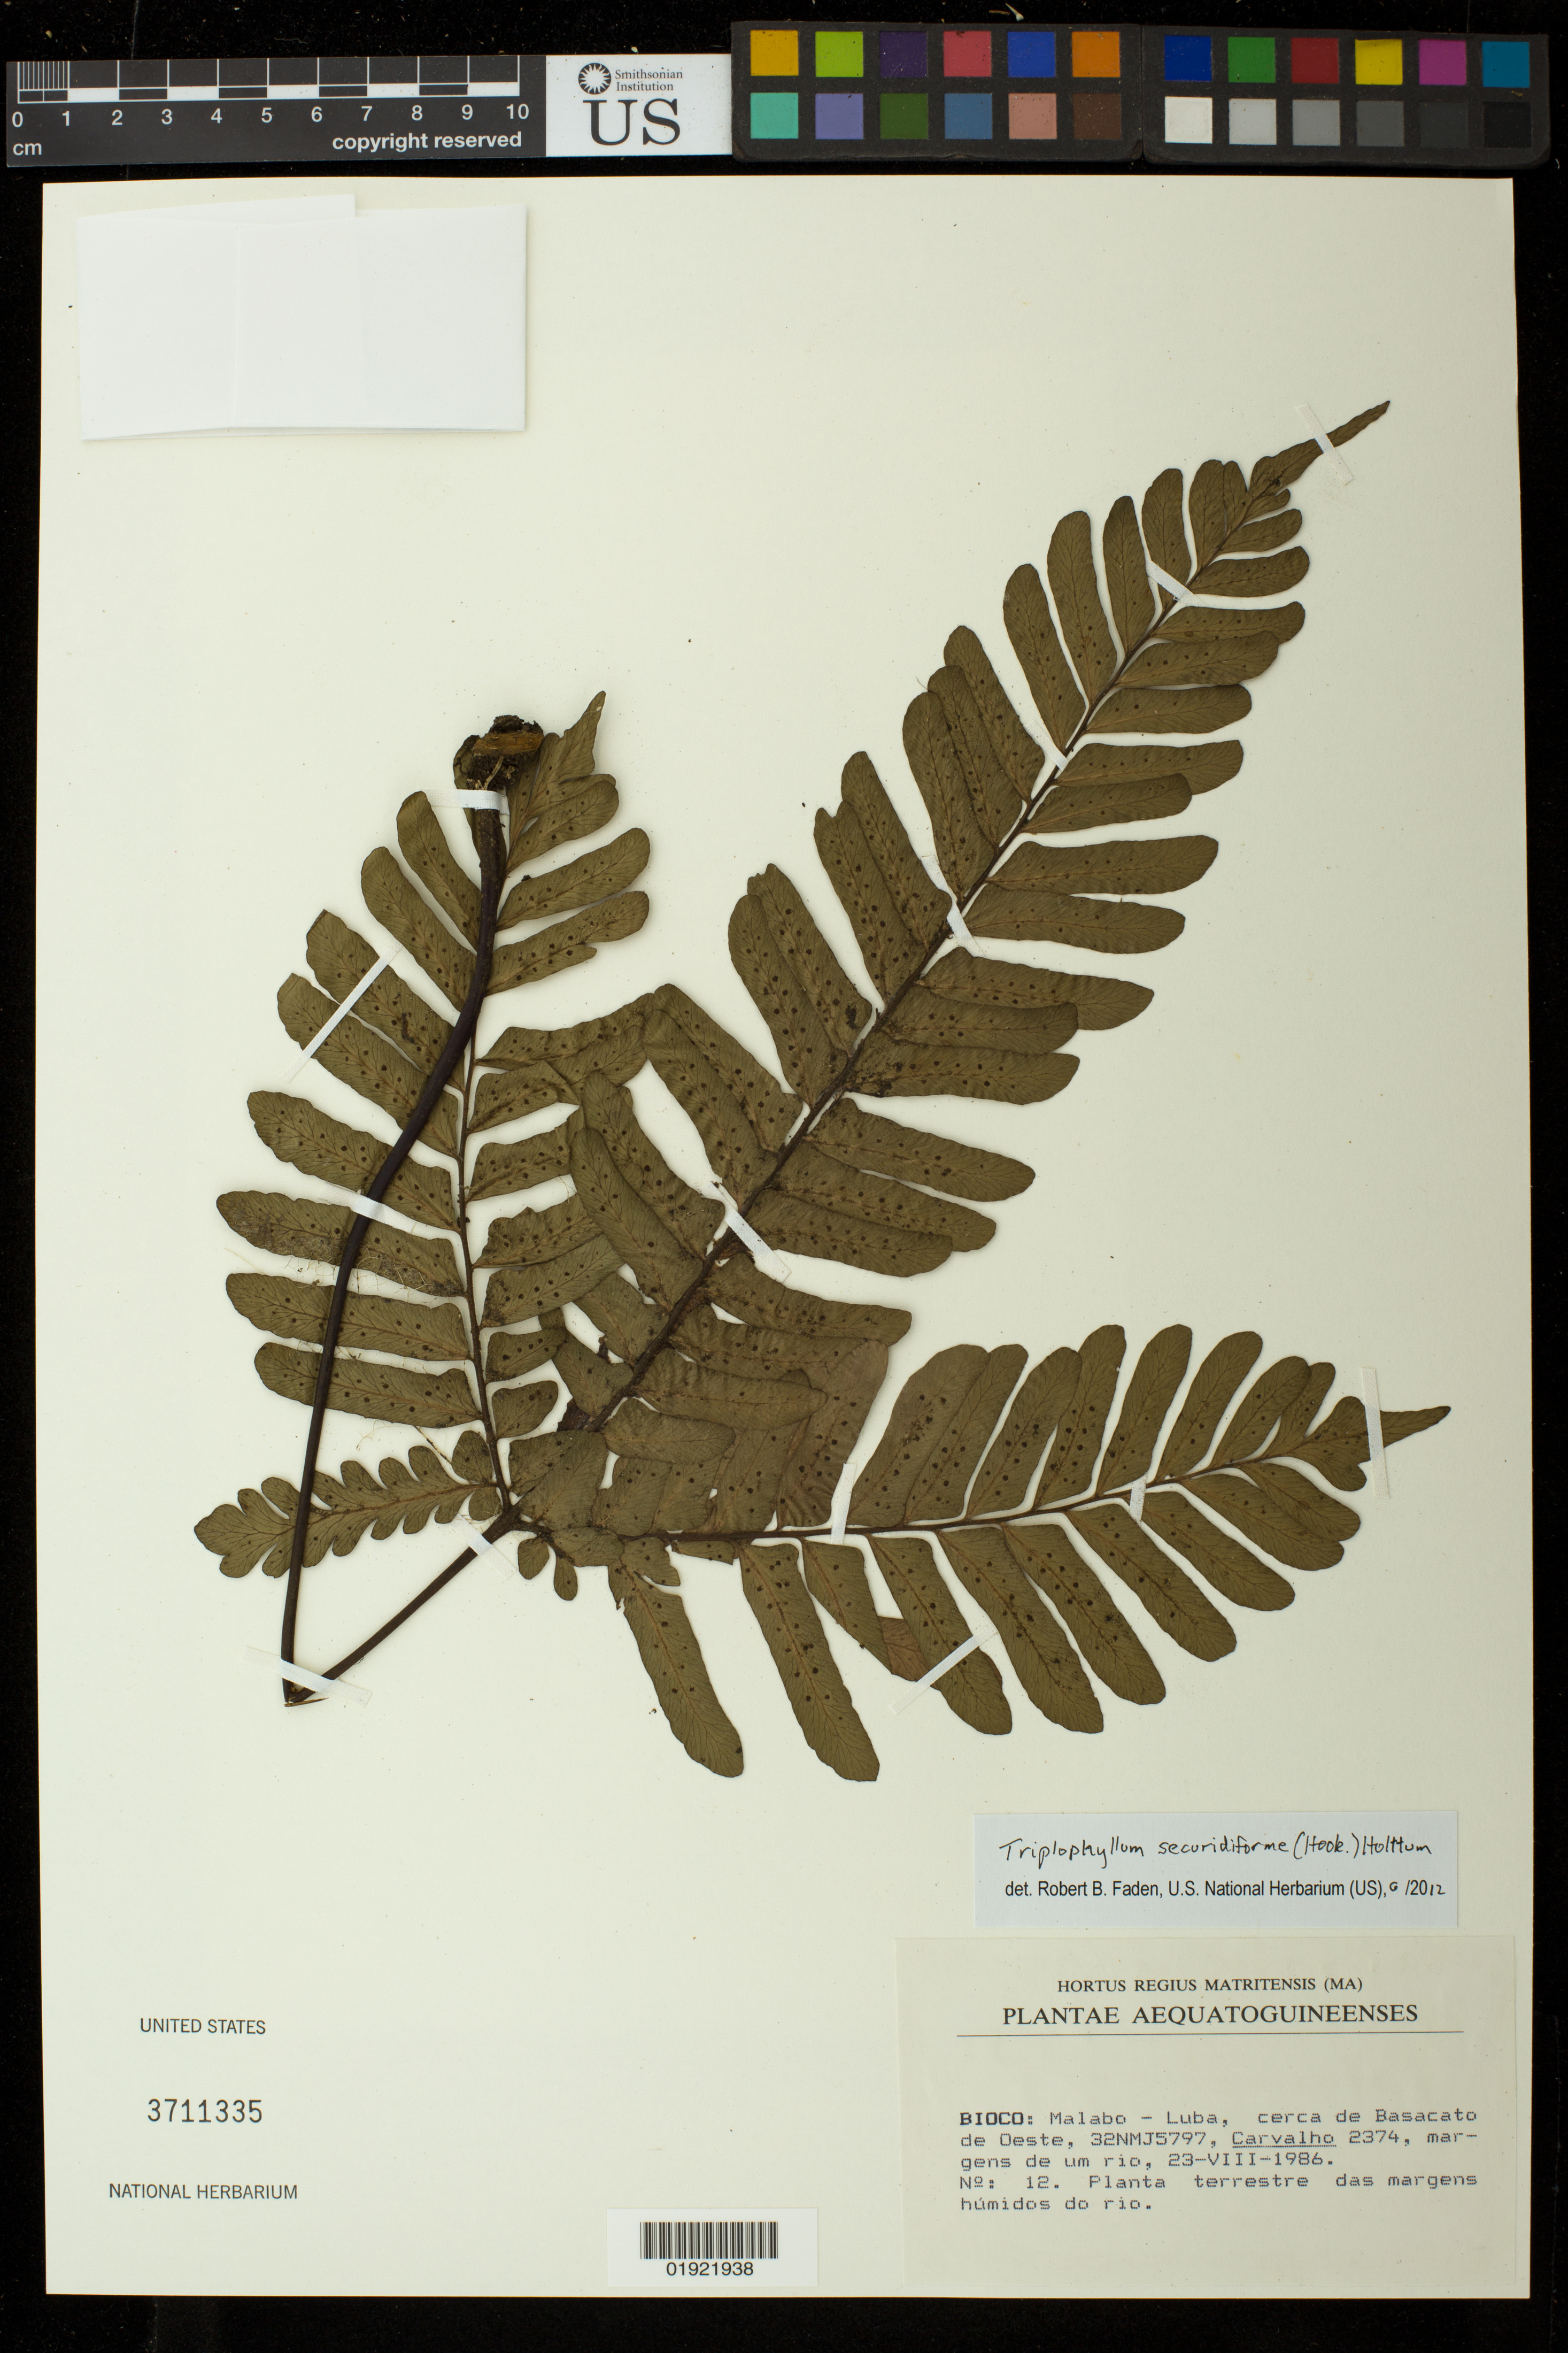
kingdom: Plantae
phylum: Tracheophyta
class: Polypodiopsida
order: Polypodiales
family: Tectariaceae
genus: Triplophyllum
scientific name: Triplophyllum securidiforme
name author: (Hook.)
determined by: Faden, Robert B., (US), Smithsonian Institution - National Museum of Natural History (UNITED STATES)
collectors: Carvalho, --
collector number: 2374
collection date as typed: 23-VIII-1986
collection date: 1986-08-23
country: Equatorial Guinea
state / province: Bioko Norte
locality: Malabo-Luba, cerca de Basacato de Oeste, 32MNJ5797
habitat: margens de um rio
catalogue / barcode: US 3711335